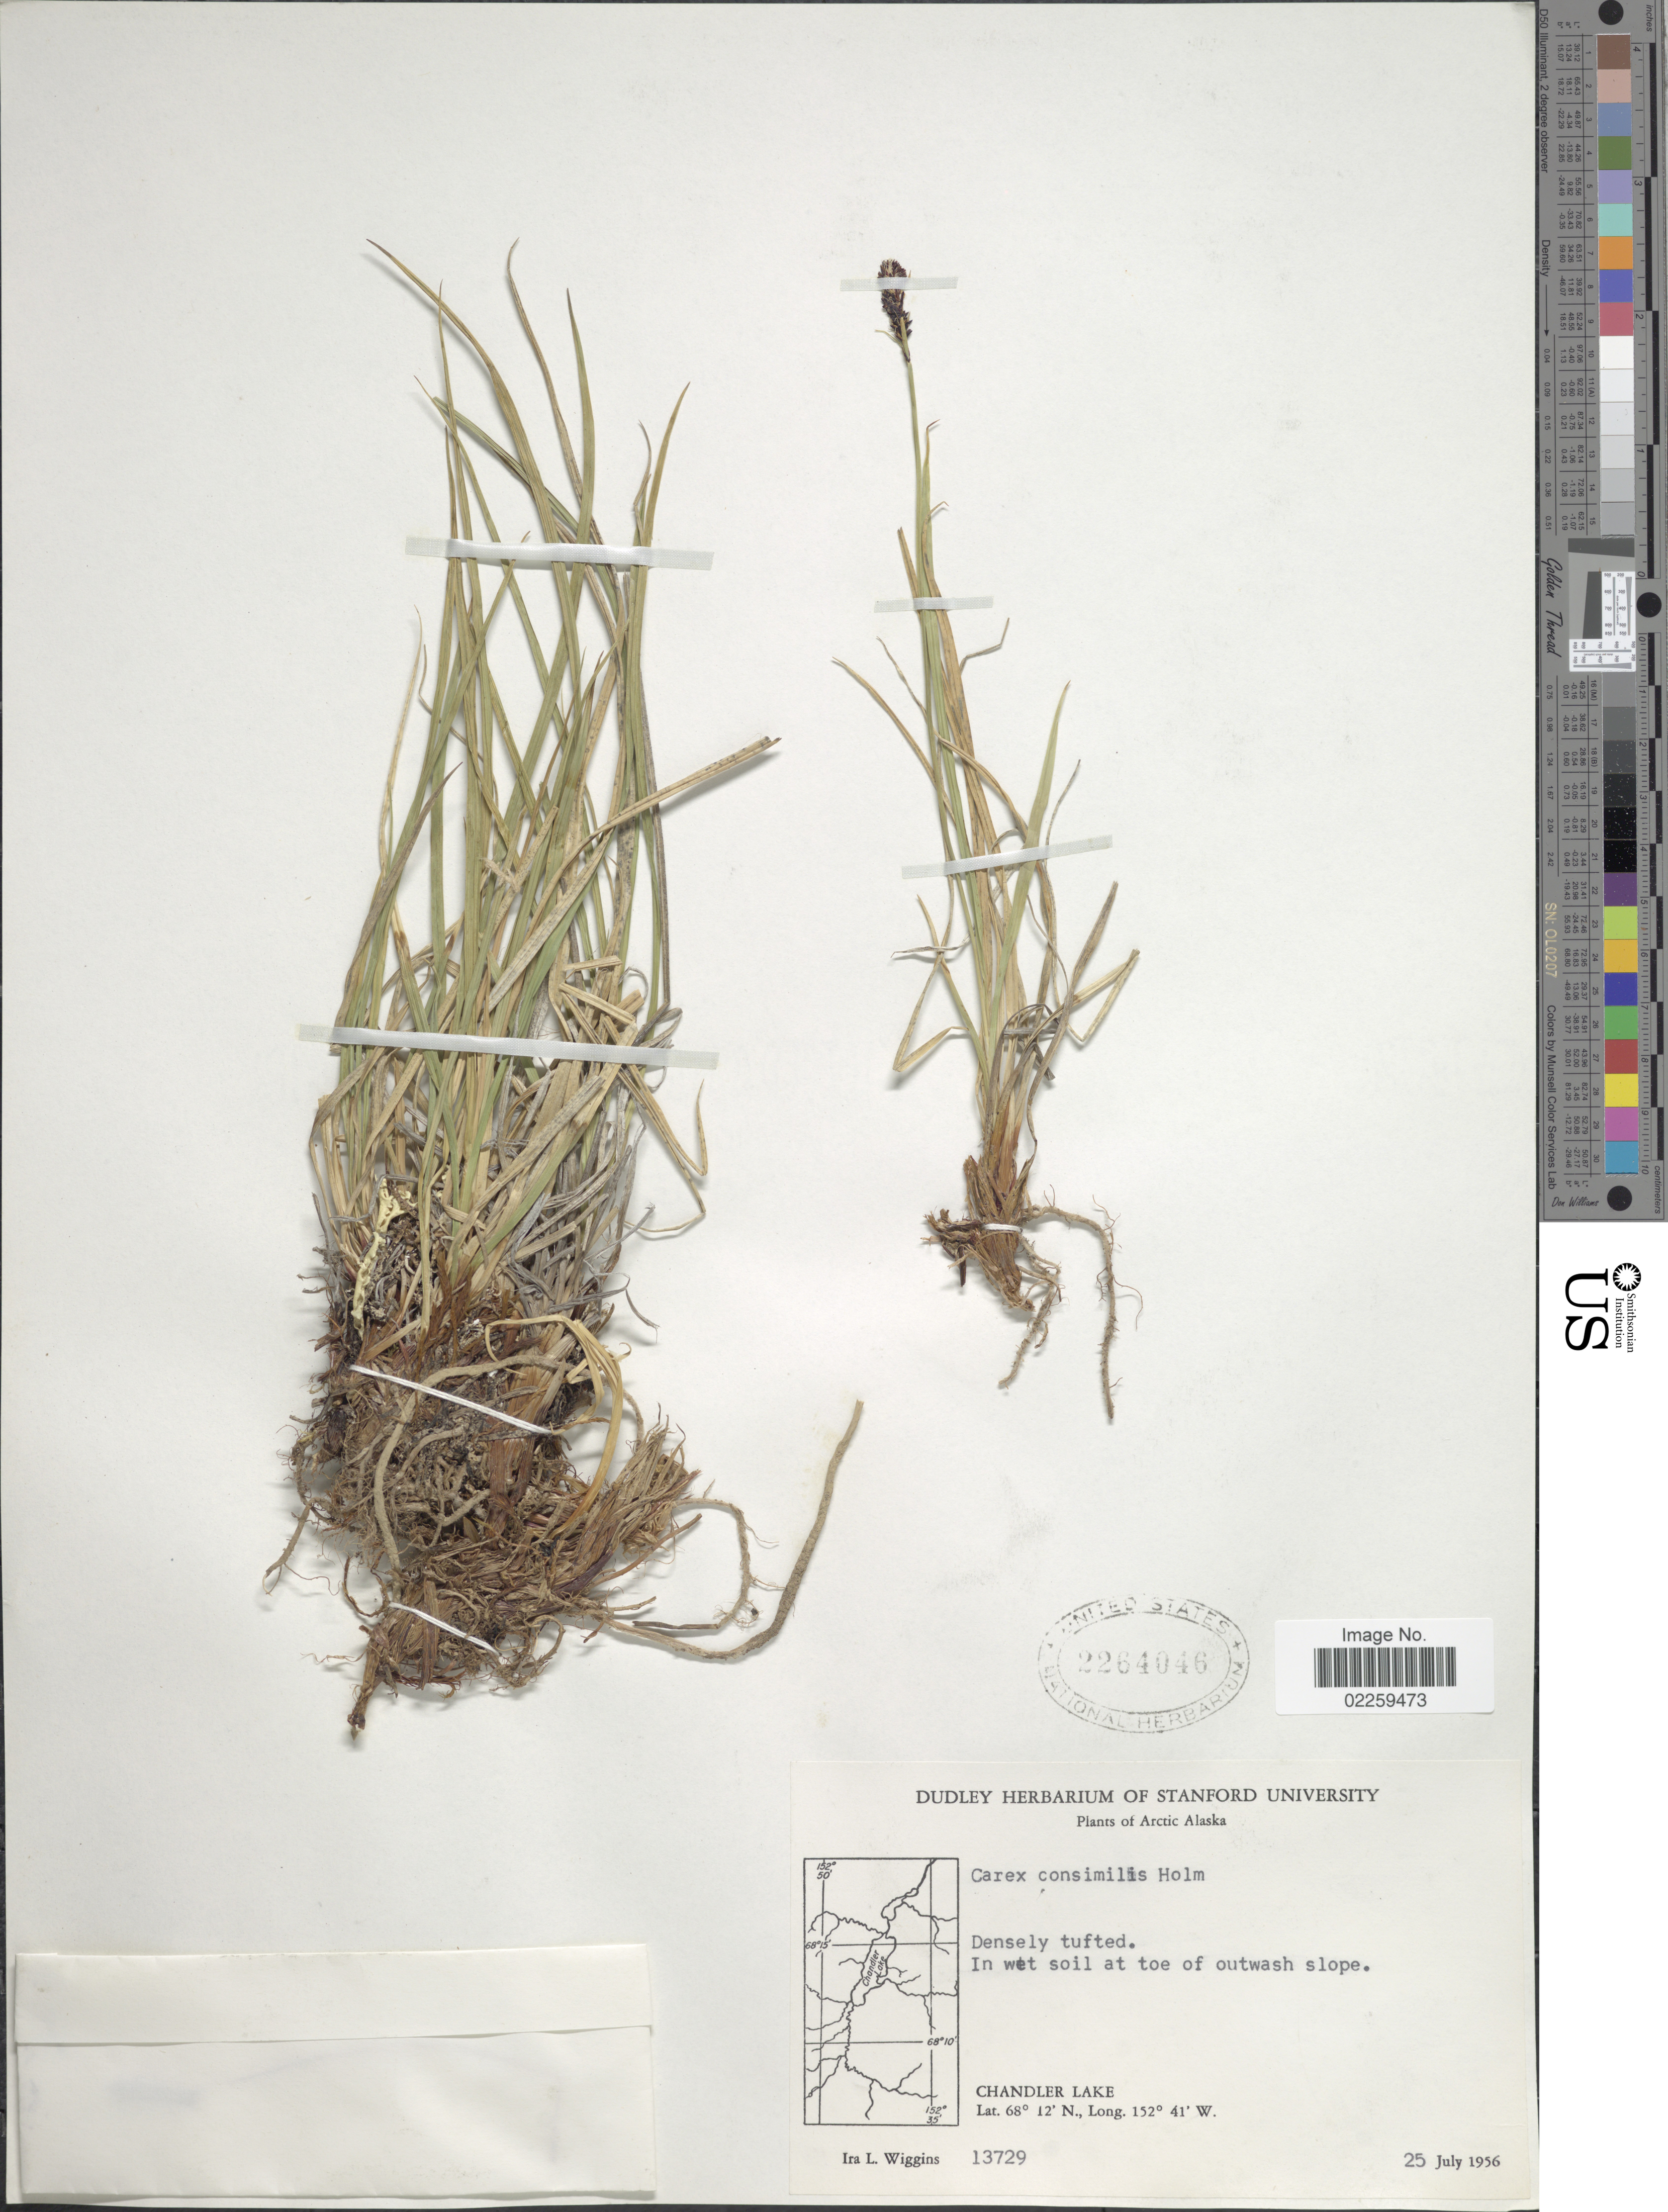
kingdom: Plantae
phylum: Tracheophyta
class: Liliopsida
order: Poales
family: Cyperaceae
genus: Carex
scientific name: Carex bigelowii subsp. lugens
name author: (Holm) T.V. Egorova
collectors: I. L. Wiggins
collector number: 13729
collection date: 1956-07-25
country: United States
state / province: Alaska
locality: Arctic Alaska, In wet soil at the toe of outwash slope.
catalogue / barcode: US 2264046